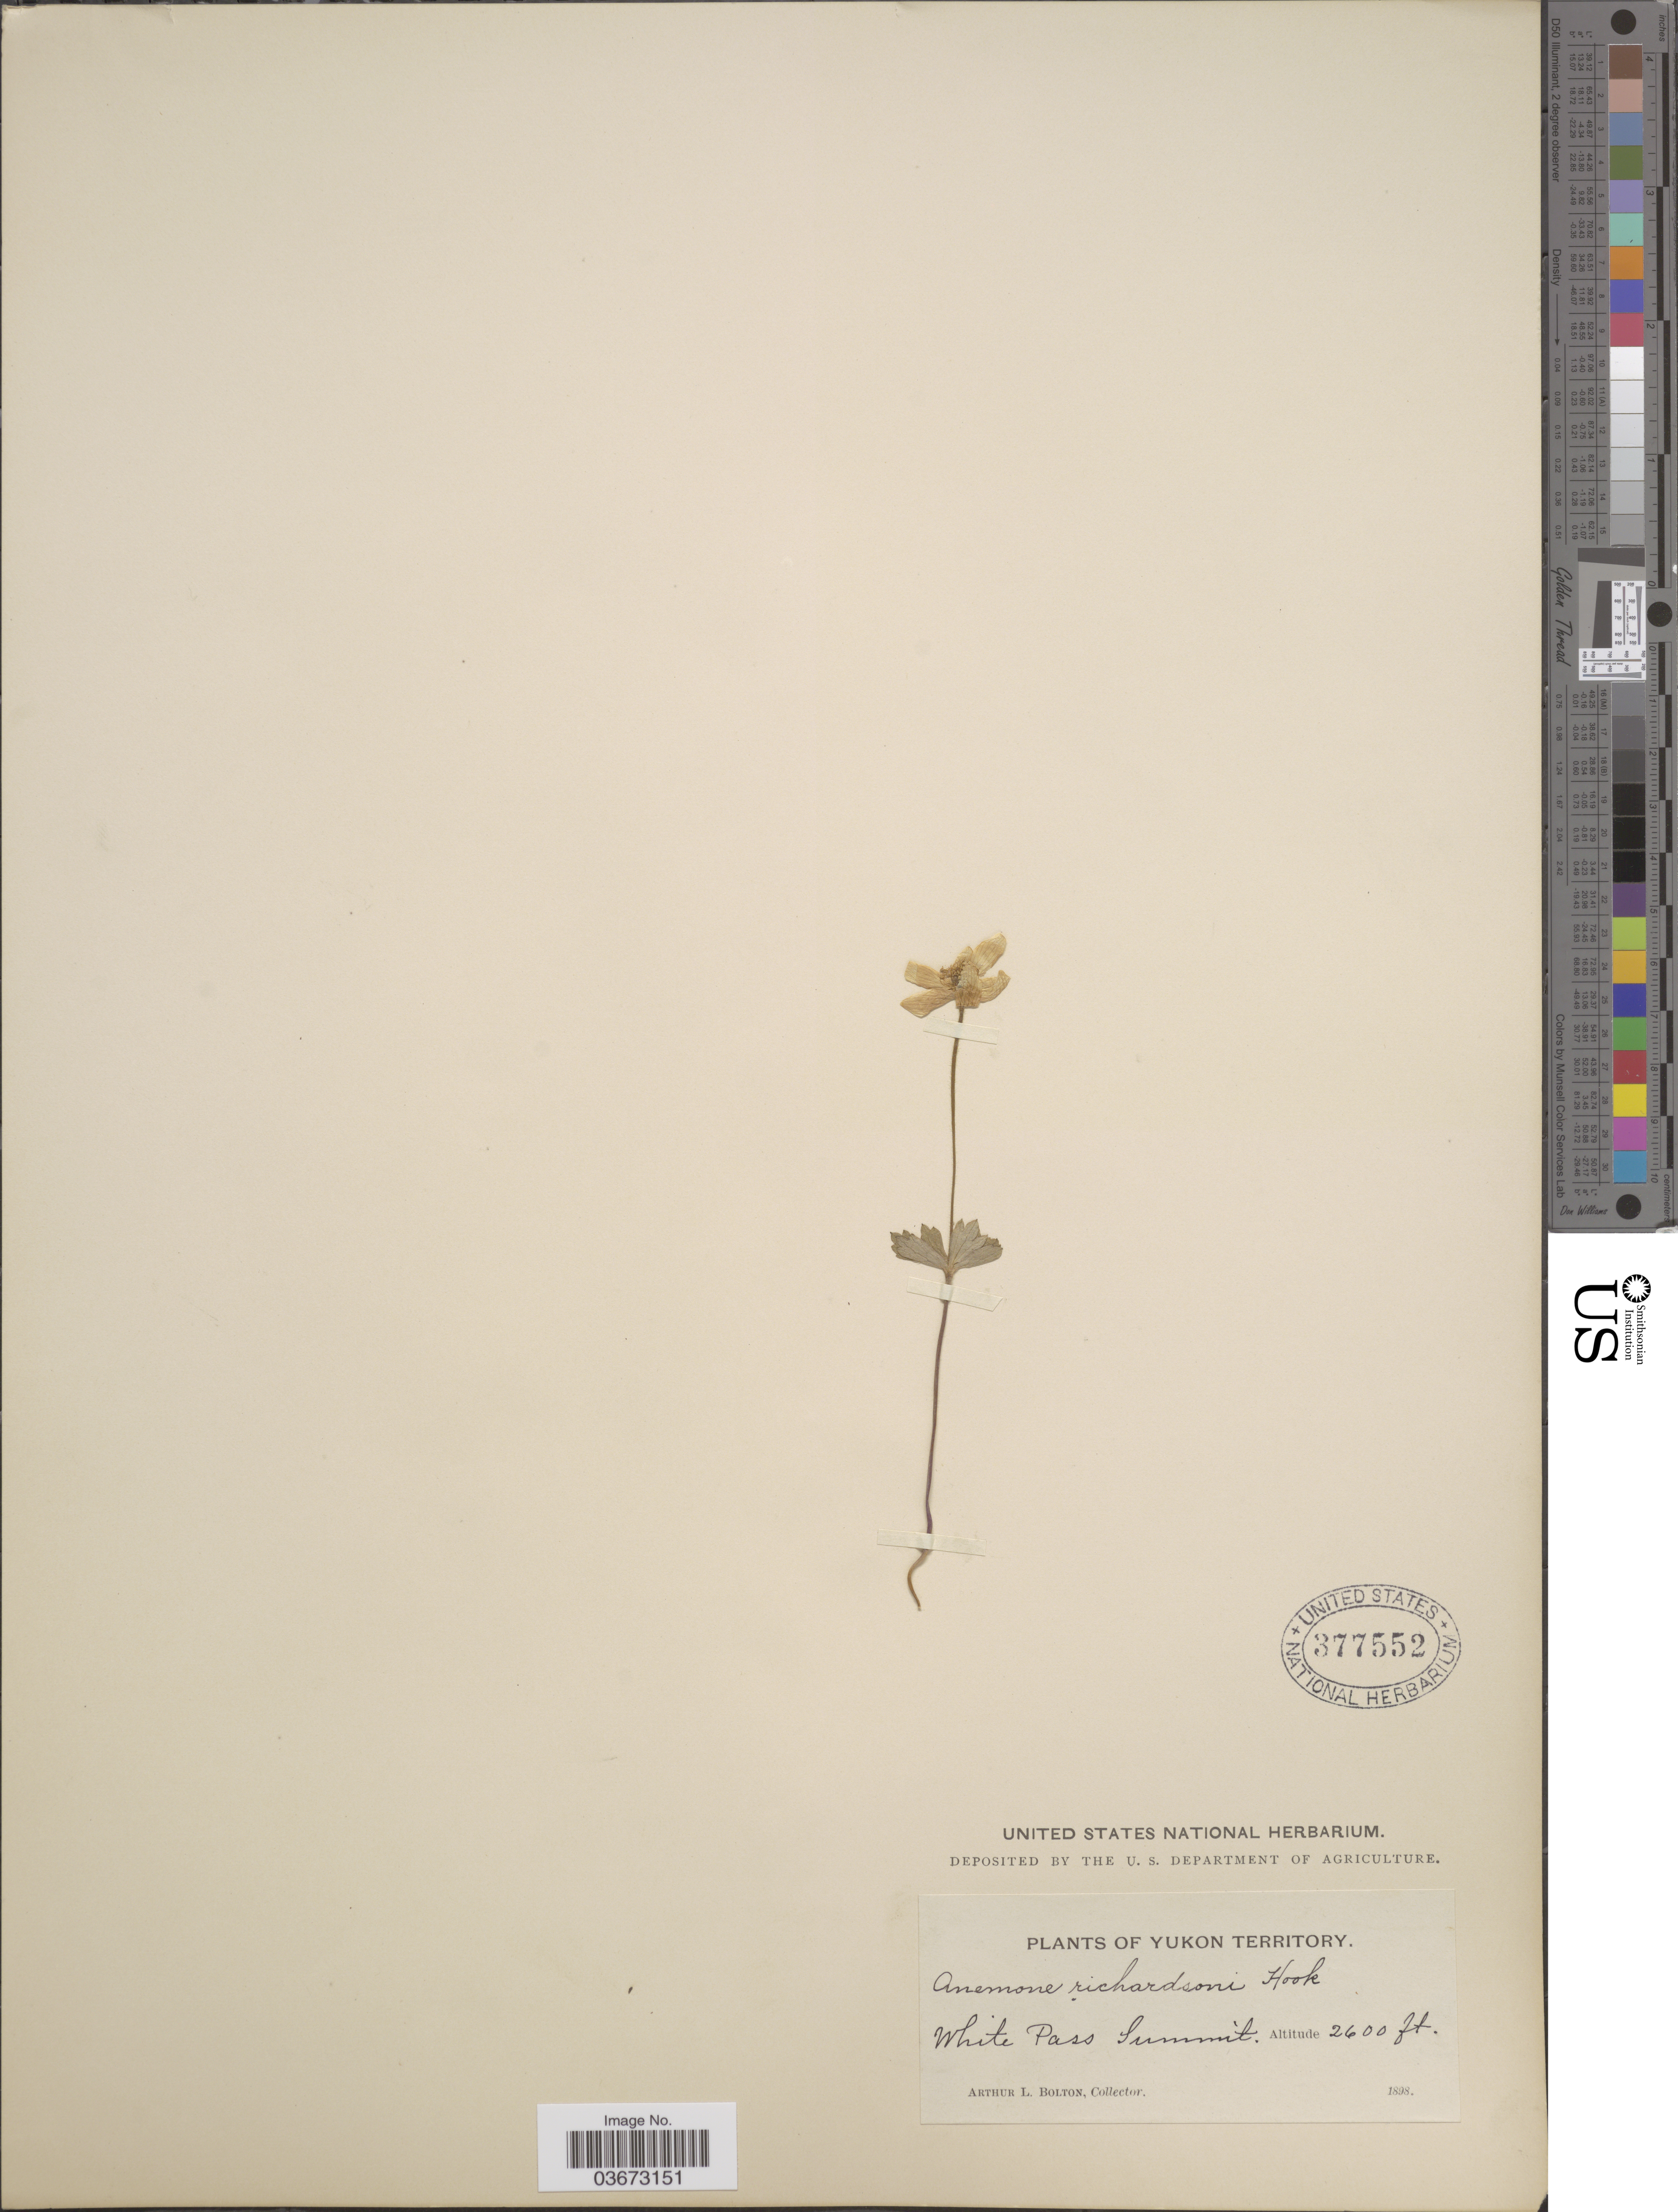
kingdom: Plantae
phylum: Tracheophyta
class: Magnoliopsida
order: Ranunculales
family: Ranunculaceae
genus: Anemone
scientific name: Anemone richardsonii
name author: Hook.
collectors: A. Bolton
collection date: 1898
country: Canada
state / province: Yukon Territory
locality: White Pass Summit.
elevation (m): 792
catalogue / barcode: US 377552